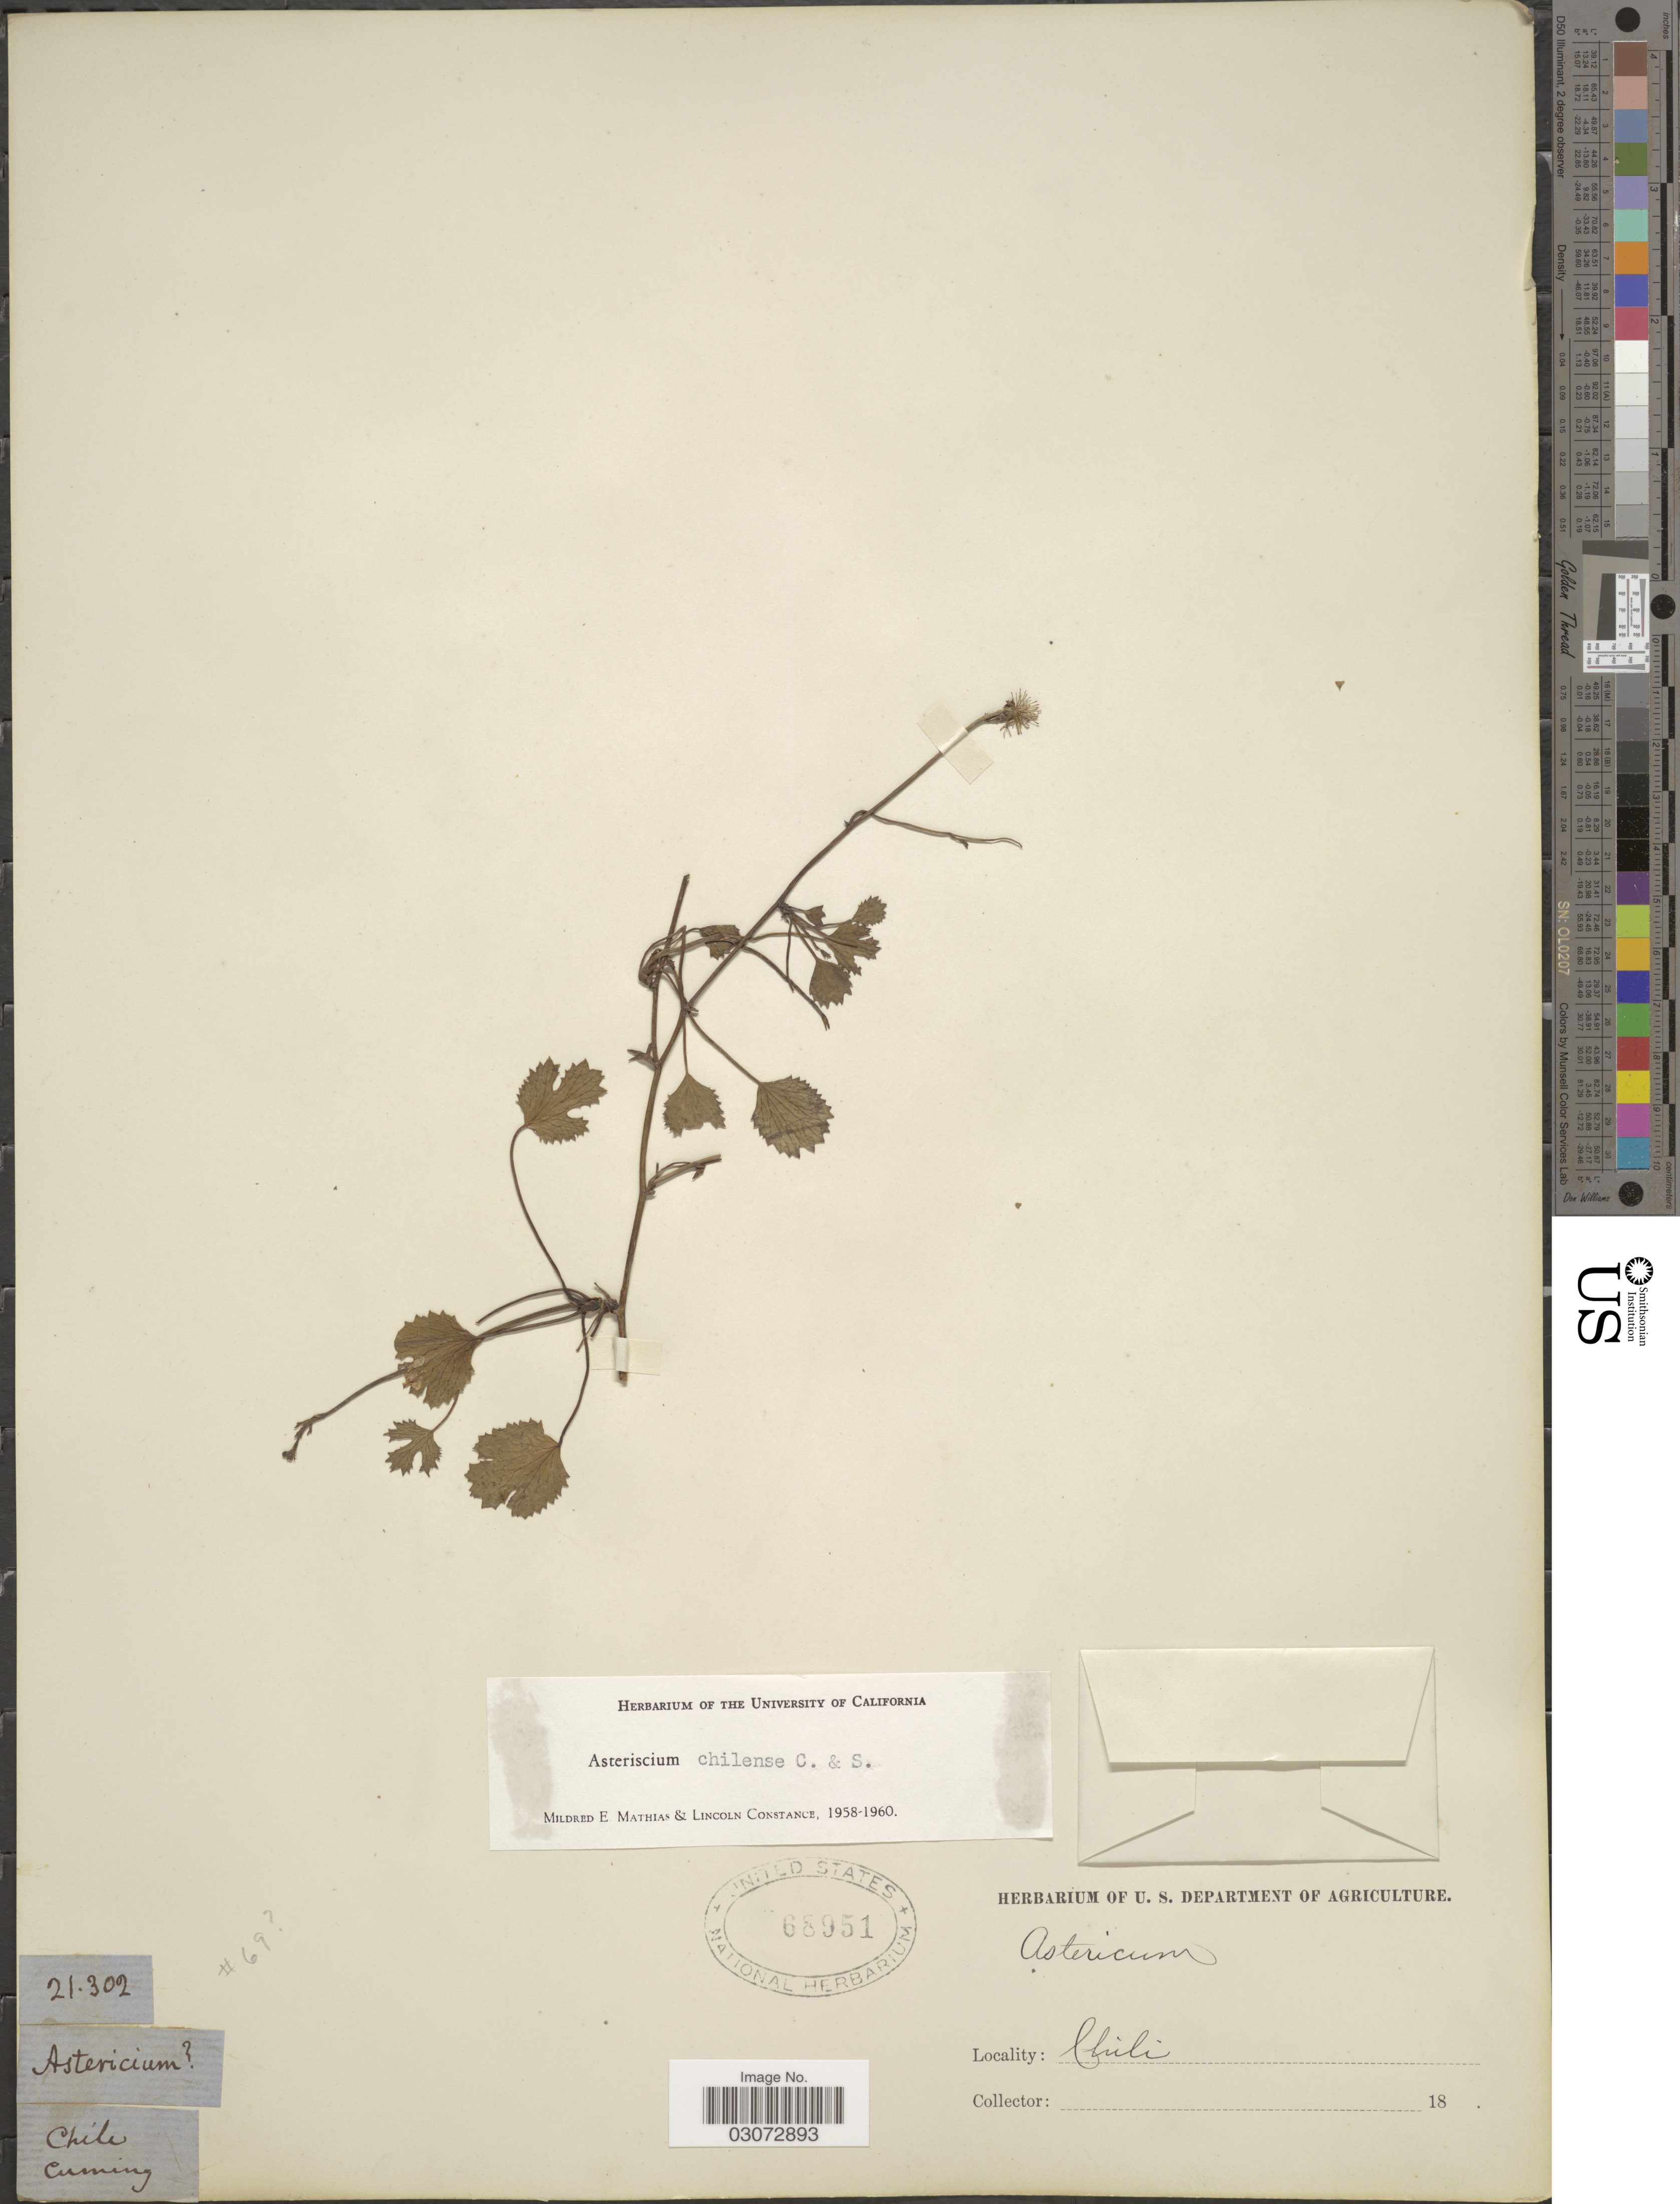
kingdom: Plantae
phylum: Tracheophyta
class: Magnoliopsida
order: Apiales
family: Apiaceae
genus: Asteriscium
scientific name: Asteriscium chilense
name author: Cham. & Schltdl.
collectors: -. Cuming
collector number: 21.302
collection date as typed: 18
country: Chile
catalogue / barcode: US 68951